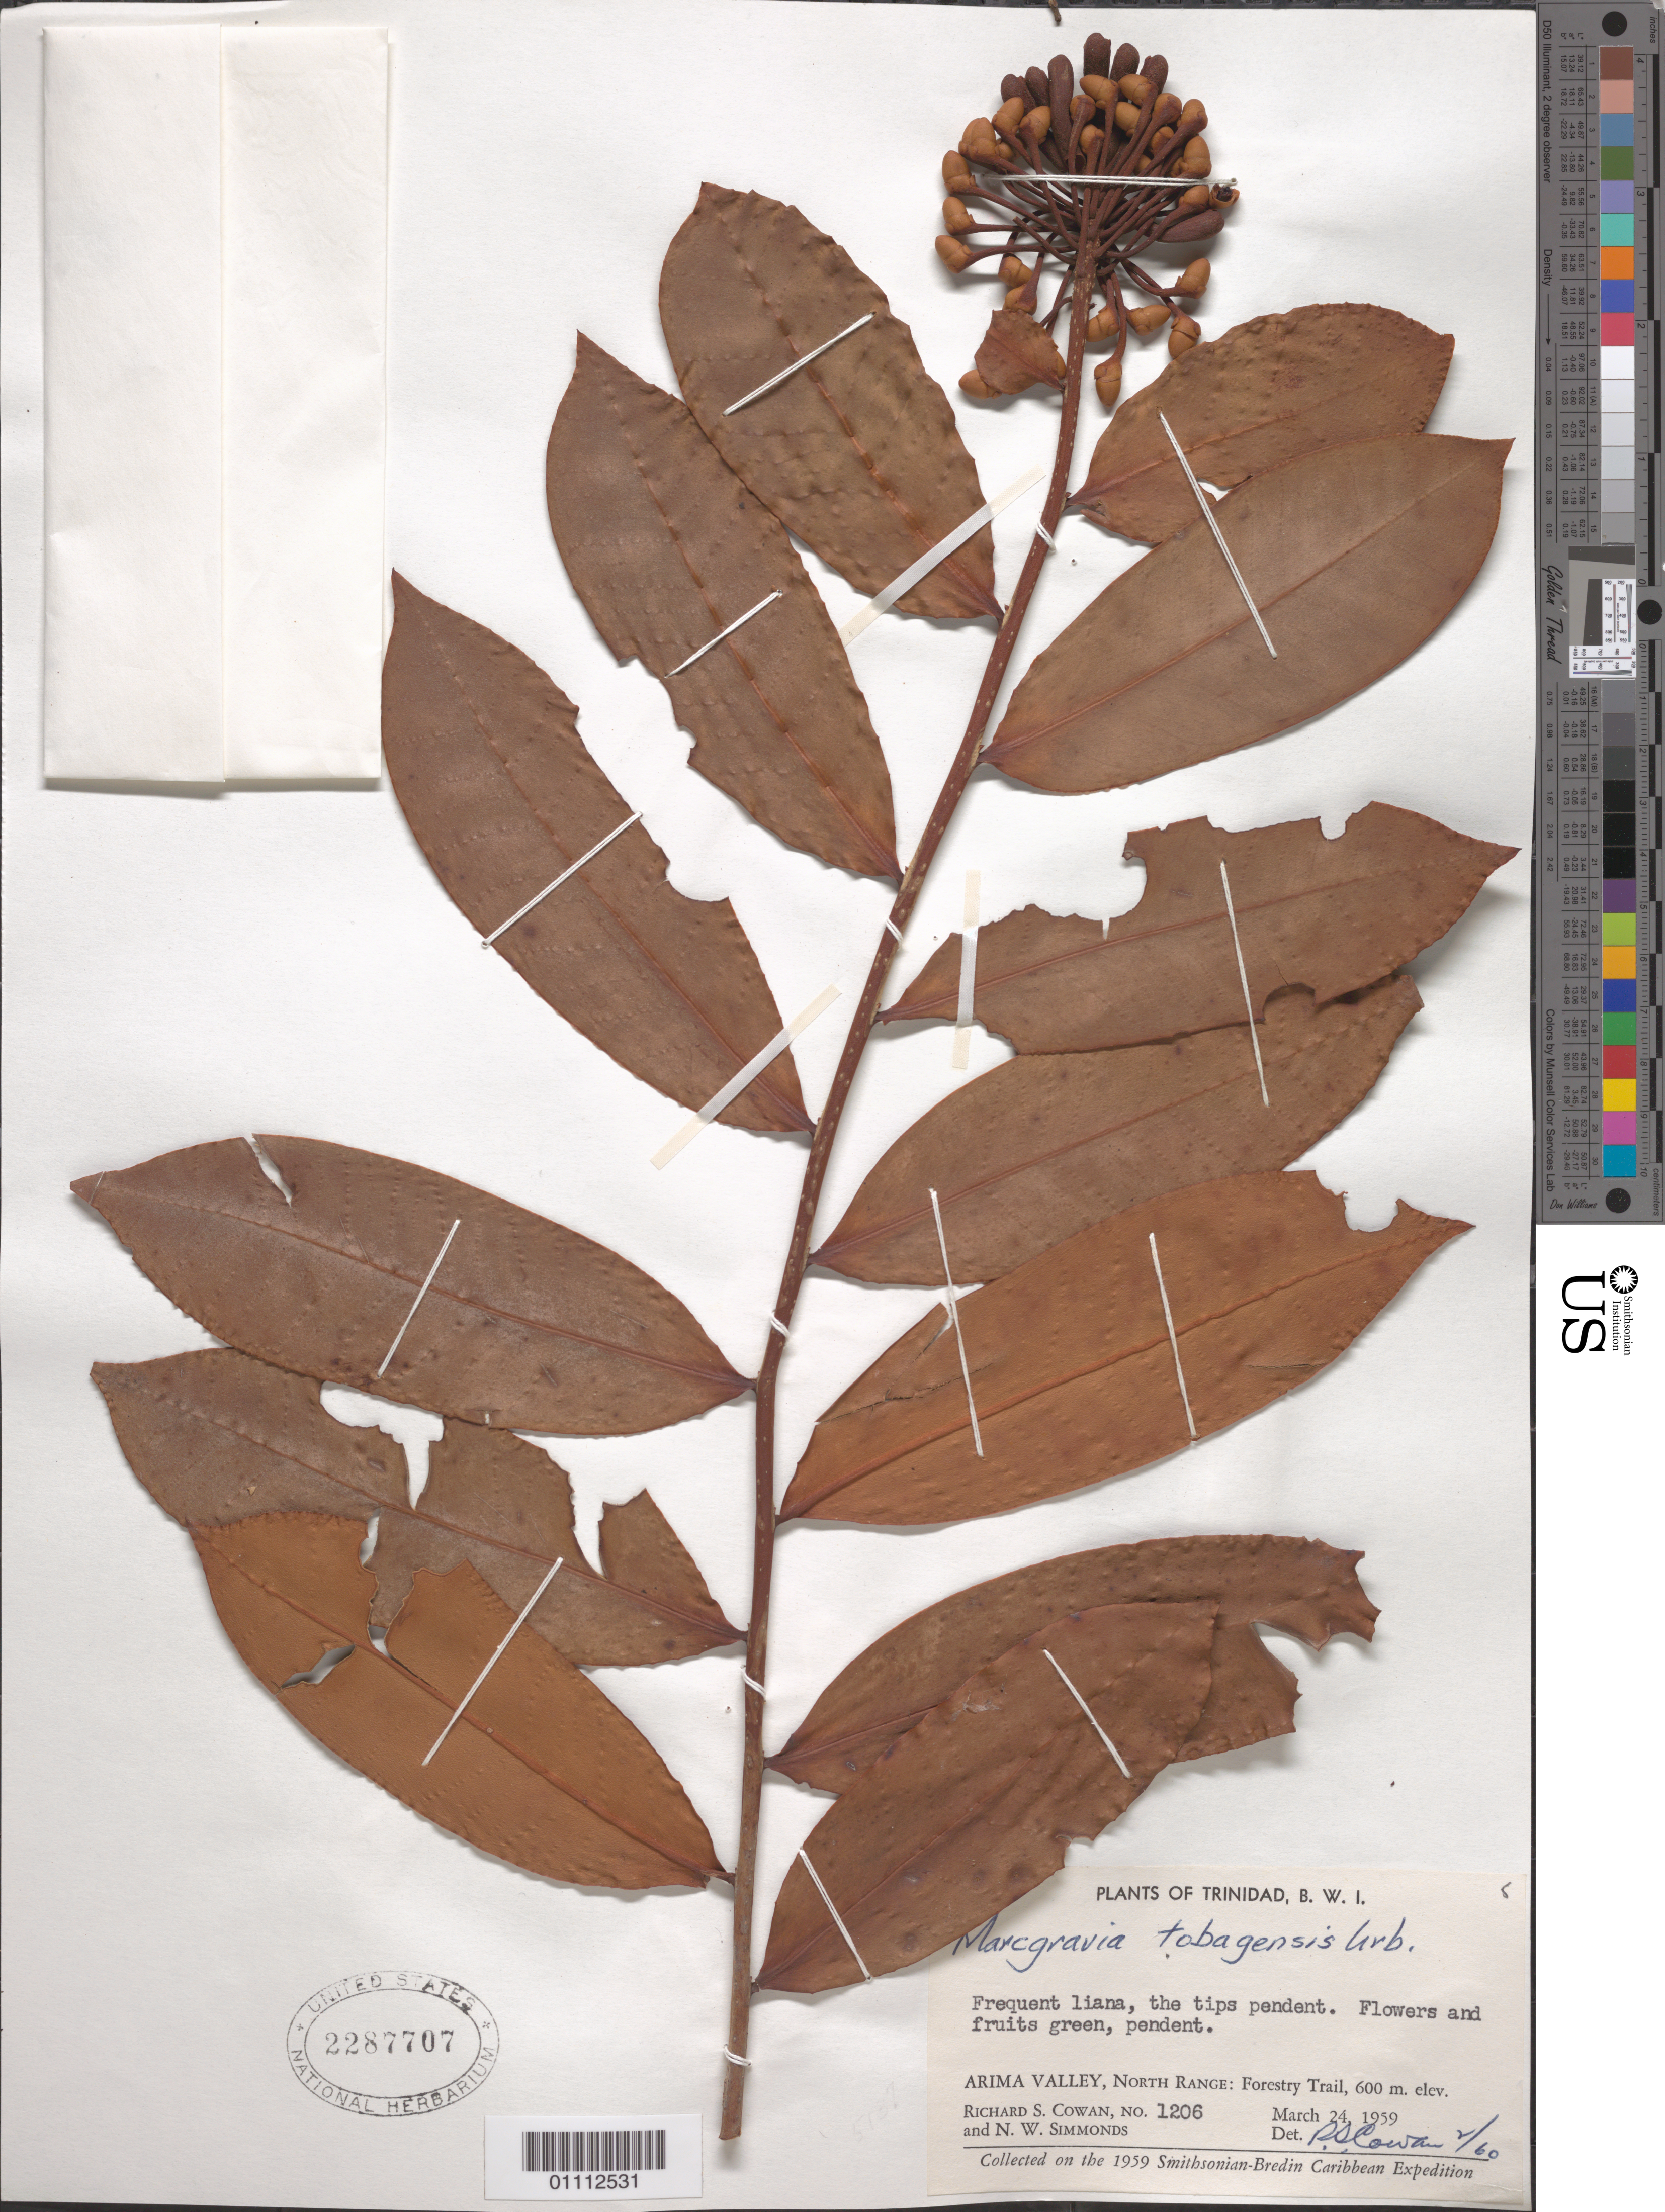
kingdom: Plantae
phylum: Tracheophyta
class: Magnoliopsida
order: Ericales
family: Marcgraviaceae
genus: Marcgravia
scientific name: Marcgravia trinitatis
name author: C. Presl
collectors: R. S. Cowan & N. W. Simmonds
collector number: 1206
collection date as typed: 24 Mar 1959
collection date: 1959-03-24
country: Trinidad and Tobago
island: Trinidad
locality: Arima Valley, North Range. Forestry Trail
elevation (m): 600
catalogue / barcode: US 2287707